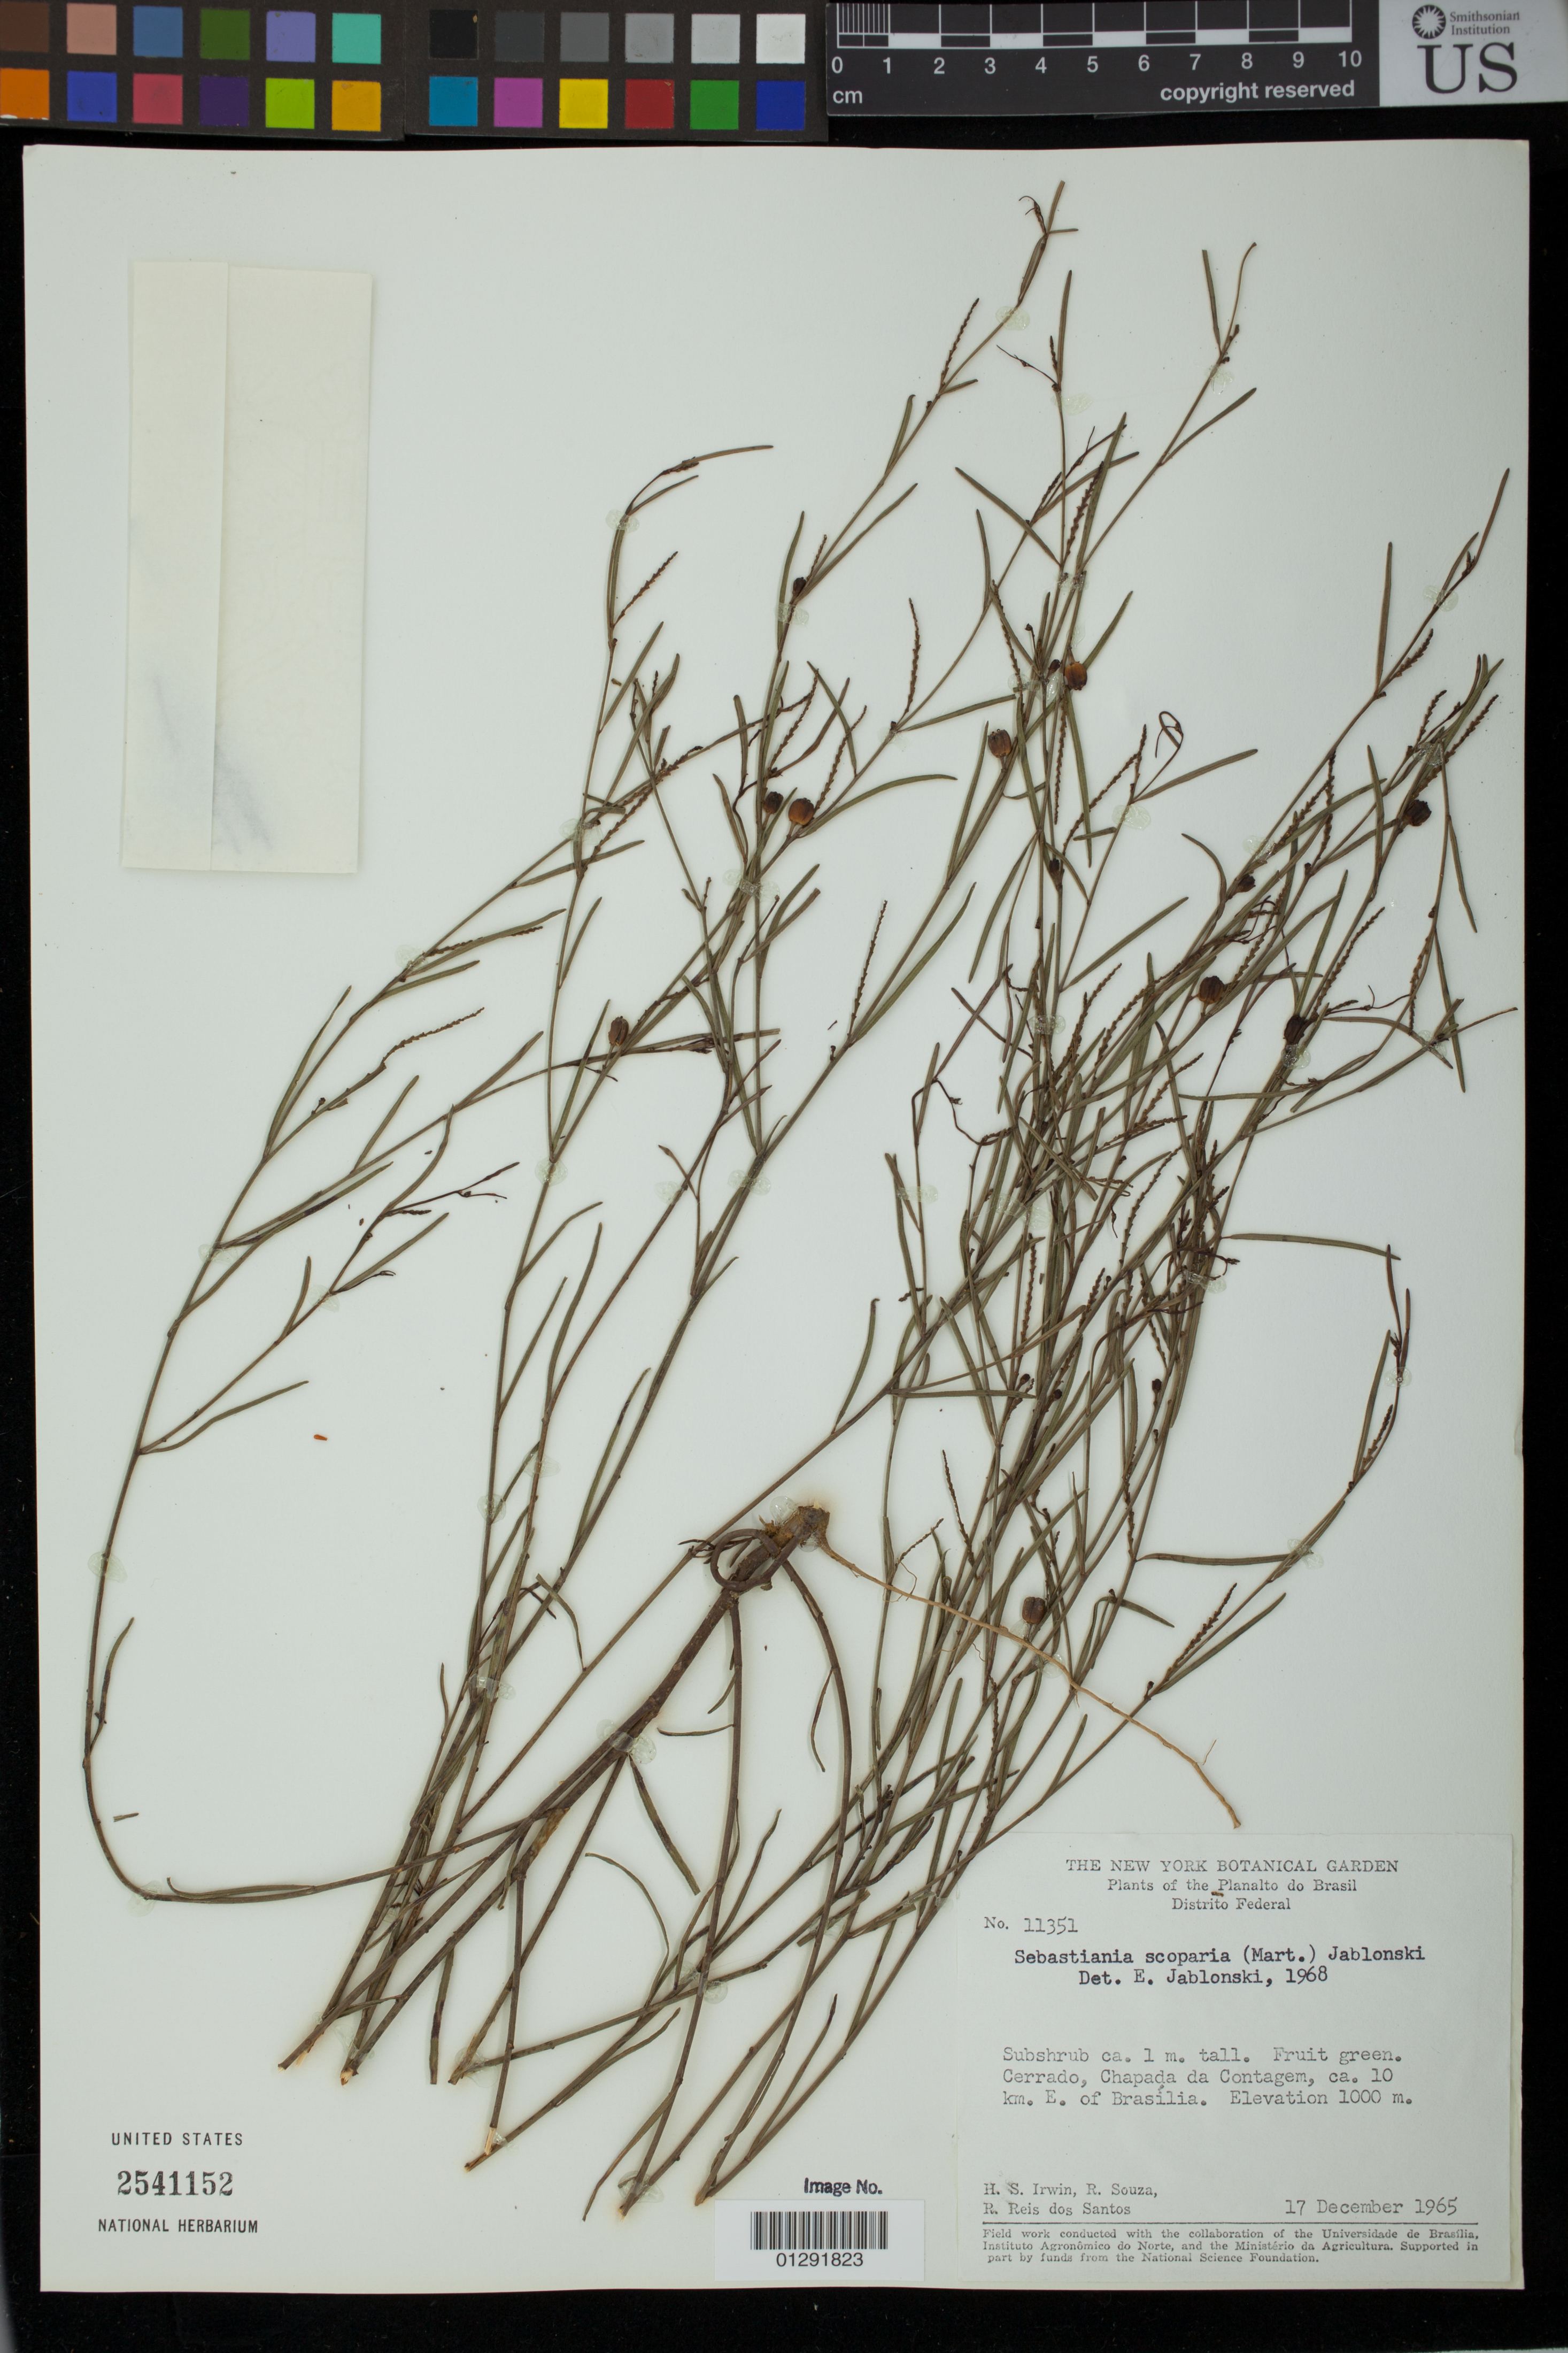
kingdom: Plantae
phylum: Tracheophyta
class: Magnoliopsida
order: Malpighiales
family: Euphorbiaceae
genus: Sebastiania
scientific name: Sebastiania scoparia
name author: (Mart.) Jablonski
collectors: H. Irwin, R. Souza & R. Reis dos Santos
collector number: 11351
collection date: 1965-12-17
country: Brazil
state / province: Distrito Federal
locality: Cerrado, Chapada daContgen, ca. 10 km. W. of Brasilia.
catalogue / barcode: US 2541152